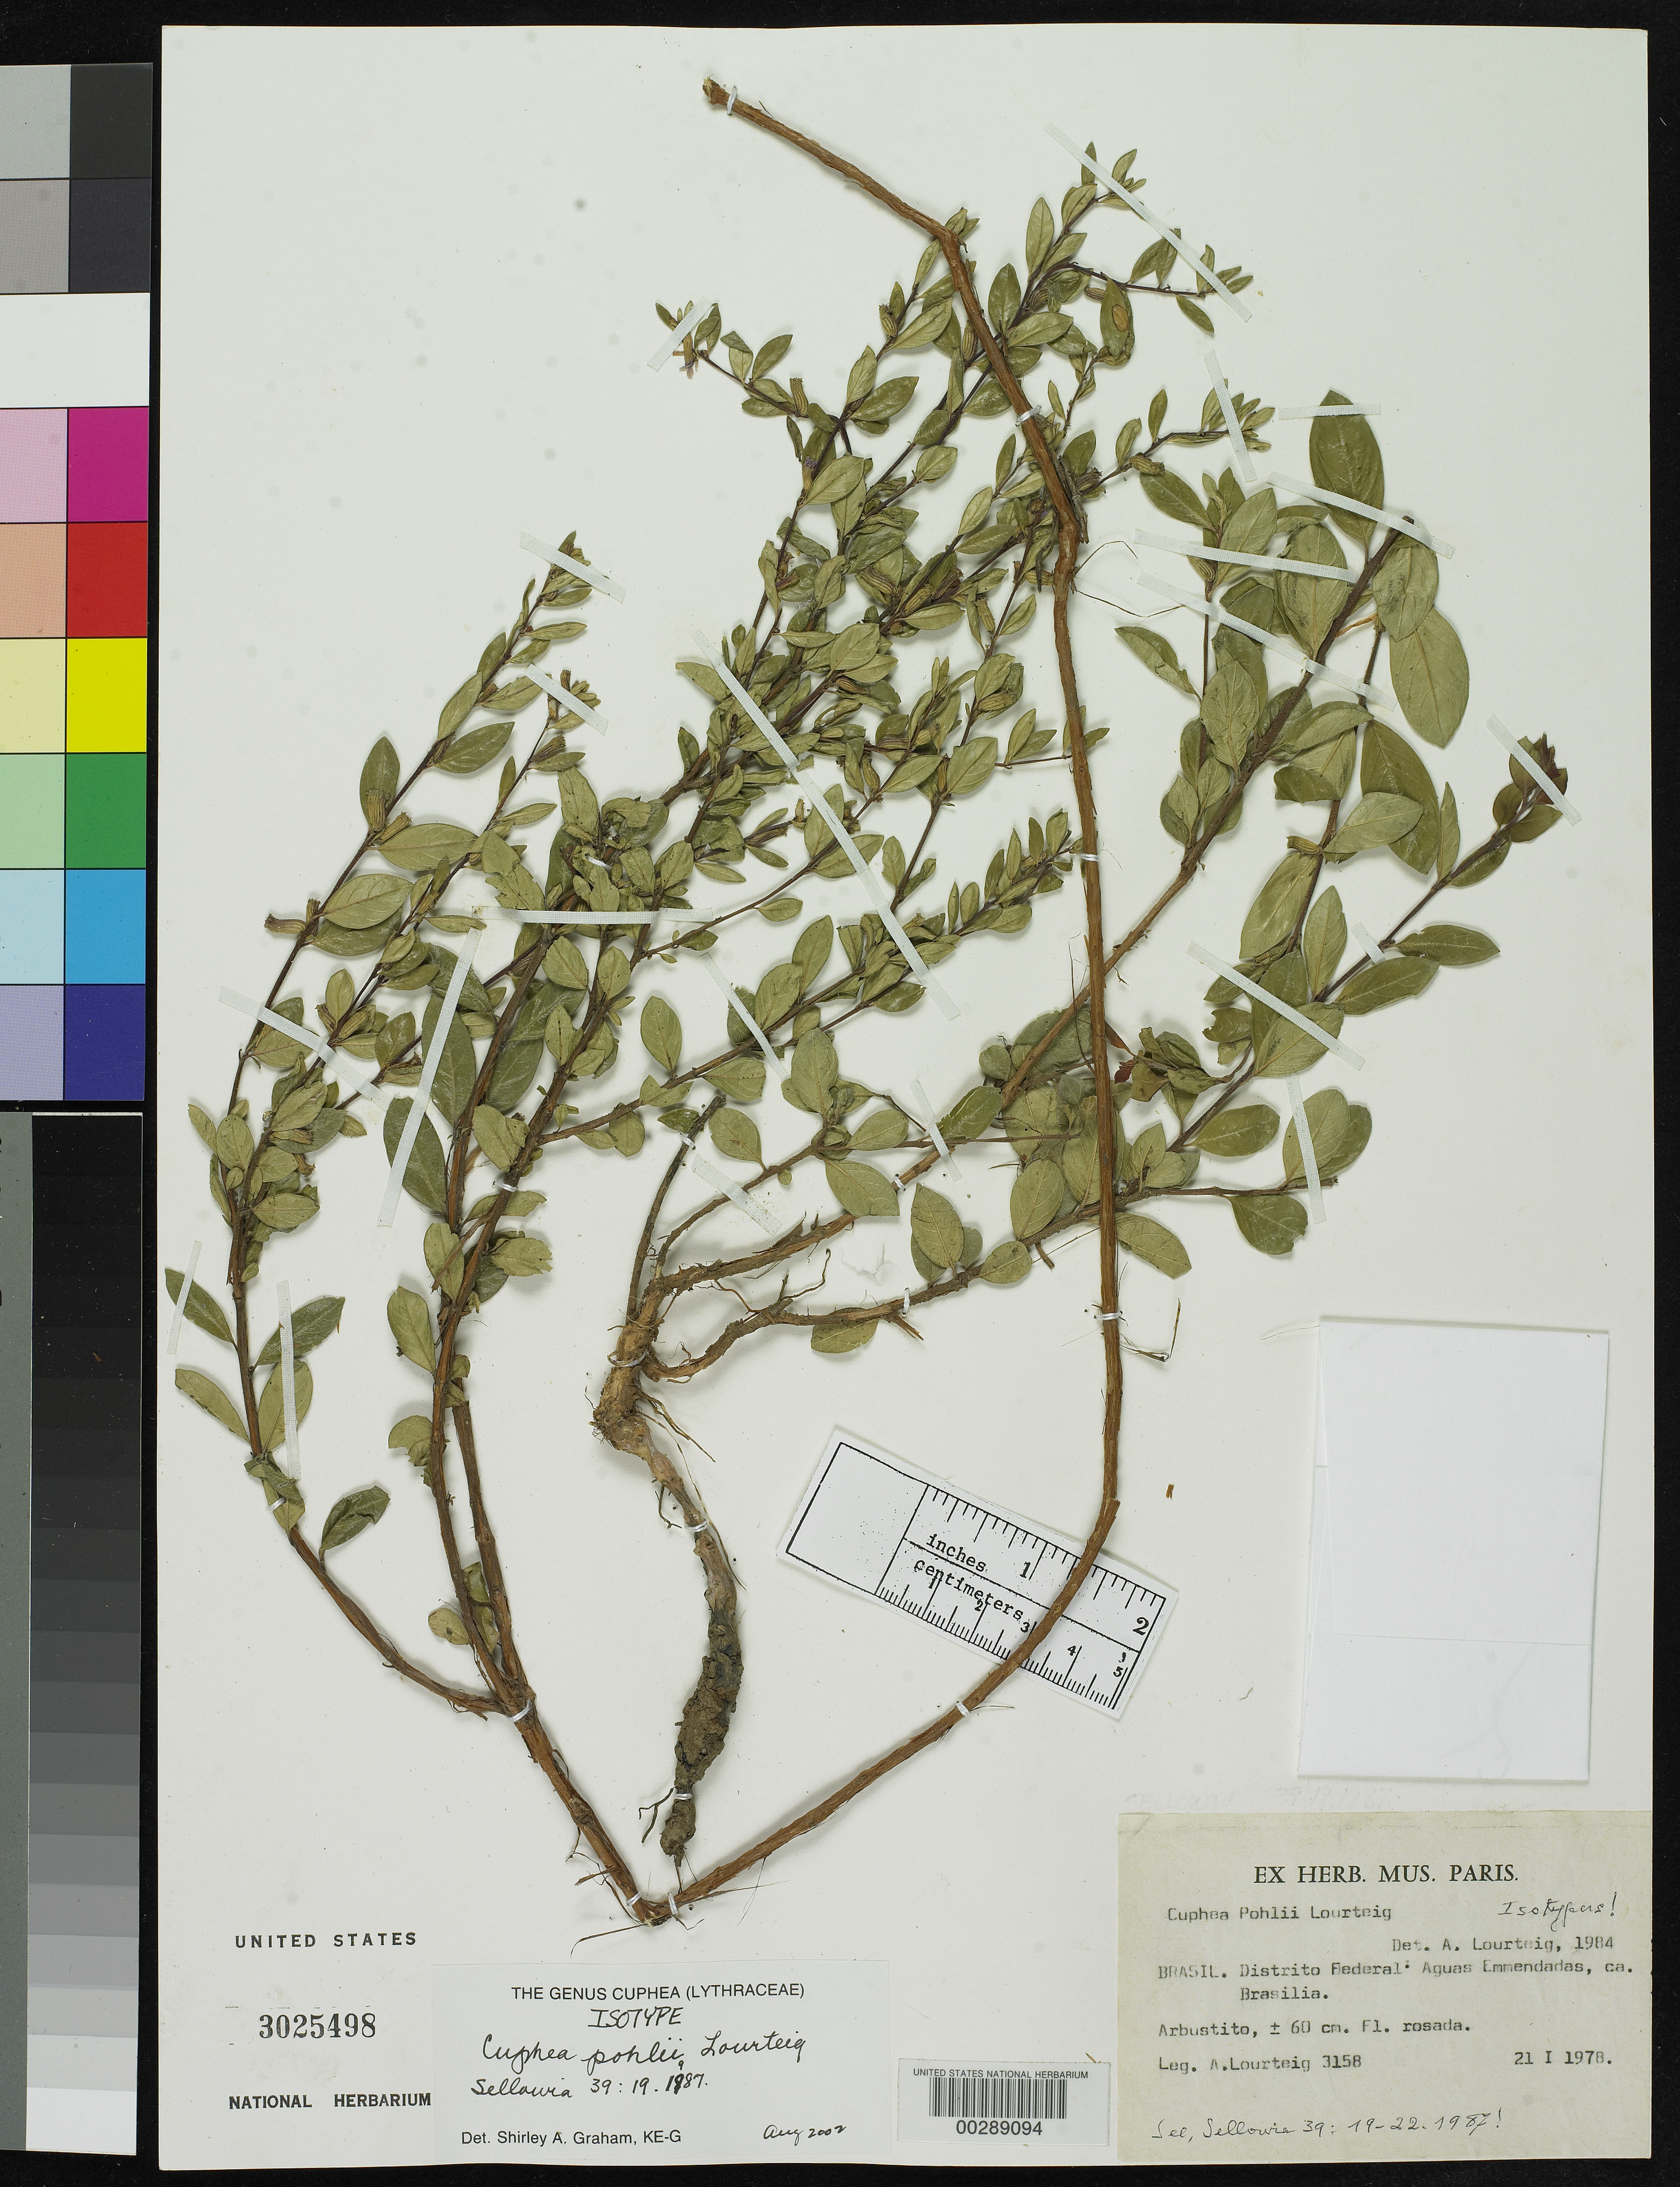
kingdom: Plantae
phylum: Tracheophyta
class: Magnoliopsida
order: Myrtales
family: Lythraceae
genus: Cuphea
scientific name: Cuphea pohlii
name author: Lourteig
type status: Isotype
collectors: A. Lourteig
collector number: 3158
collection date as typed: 21 Jan 1978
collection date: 1978-01-21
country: Brazil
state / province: Distrito Federal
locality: Aguas Emmendadas.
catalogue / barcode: US 3025498